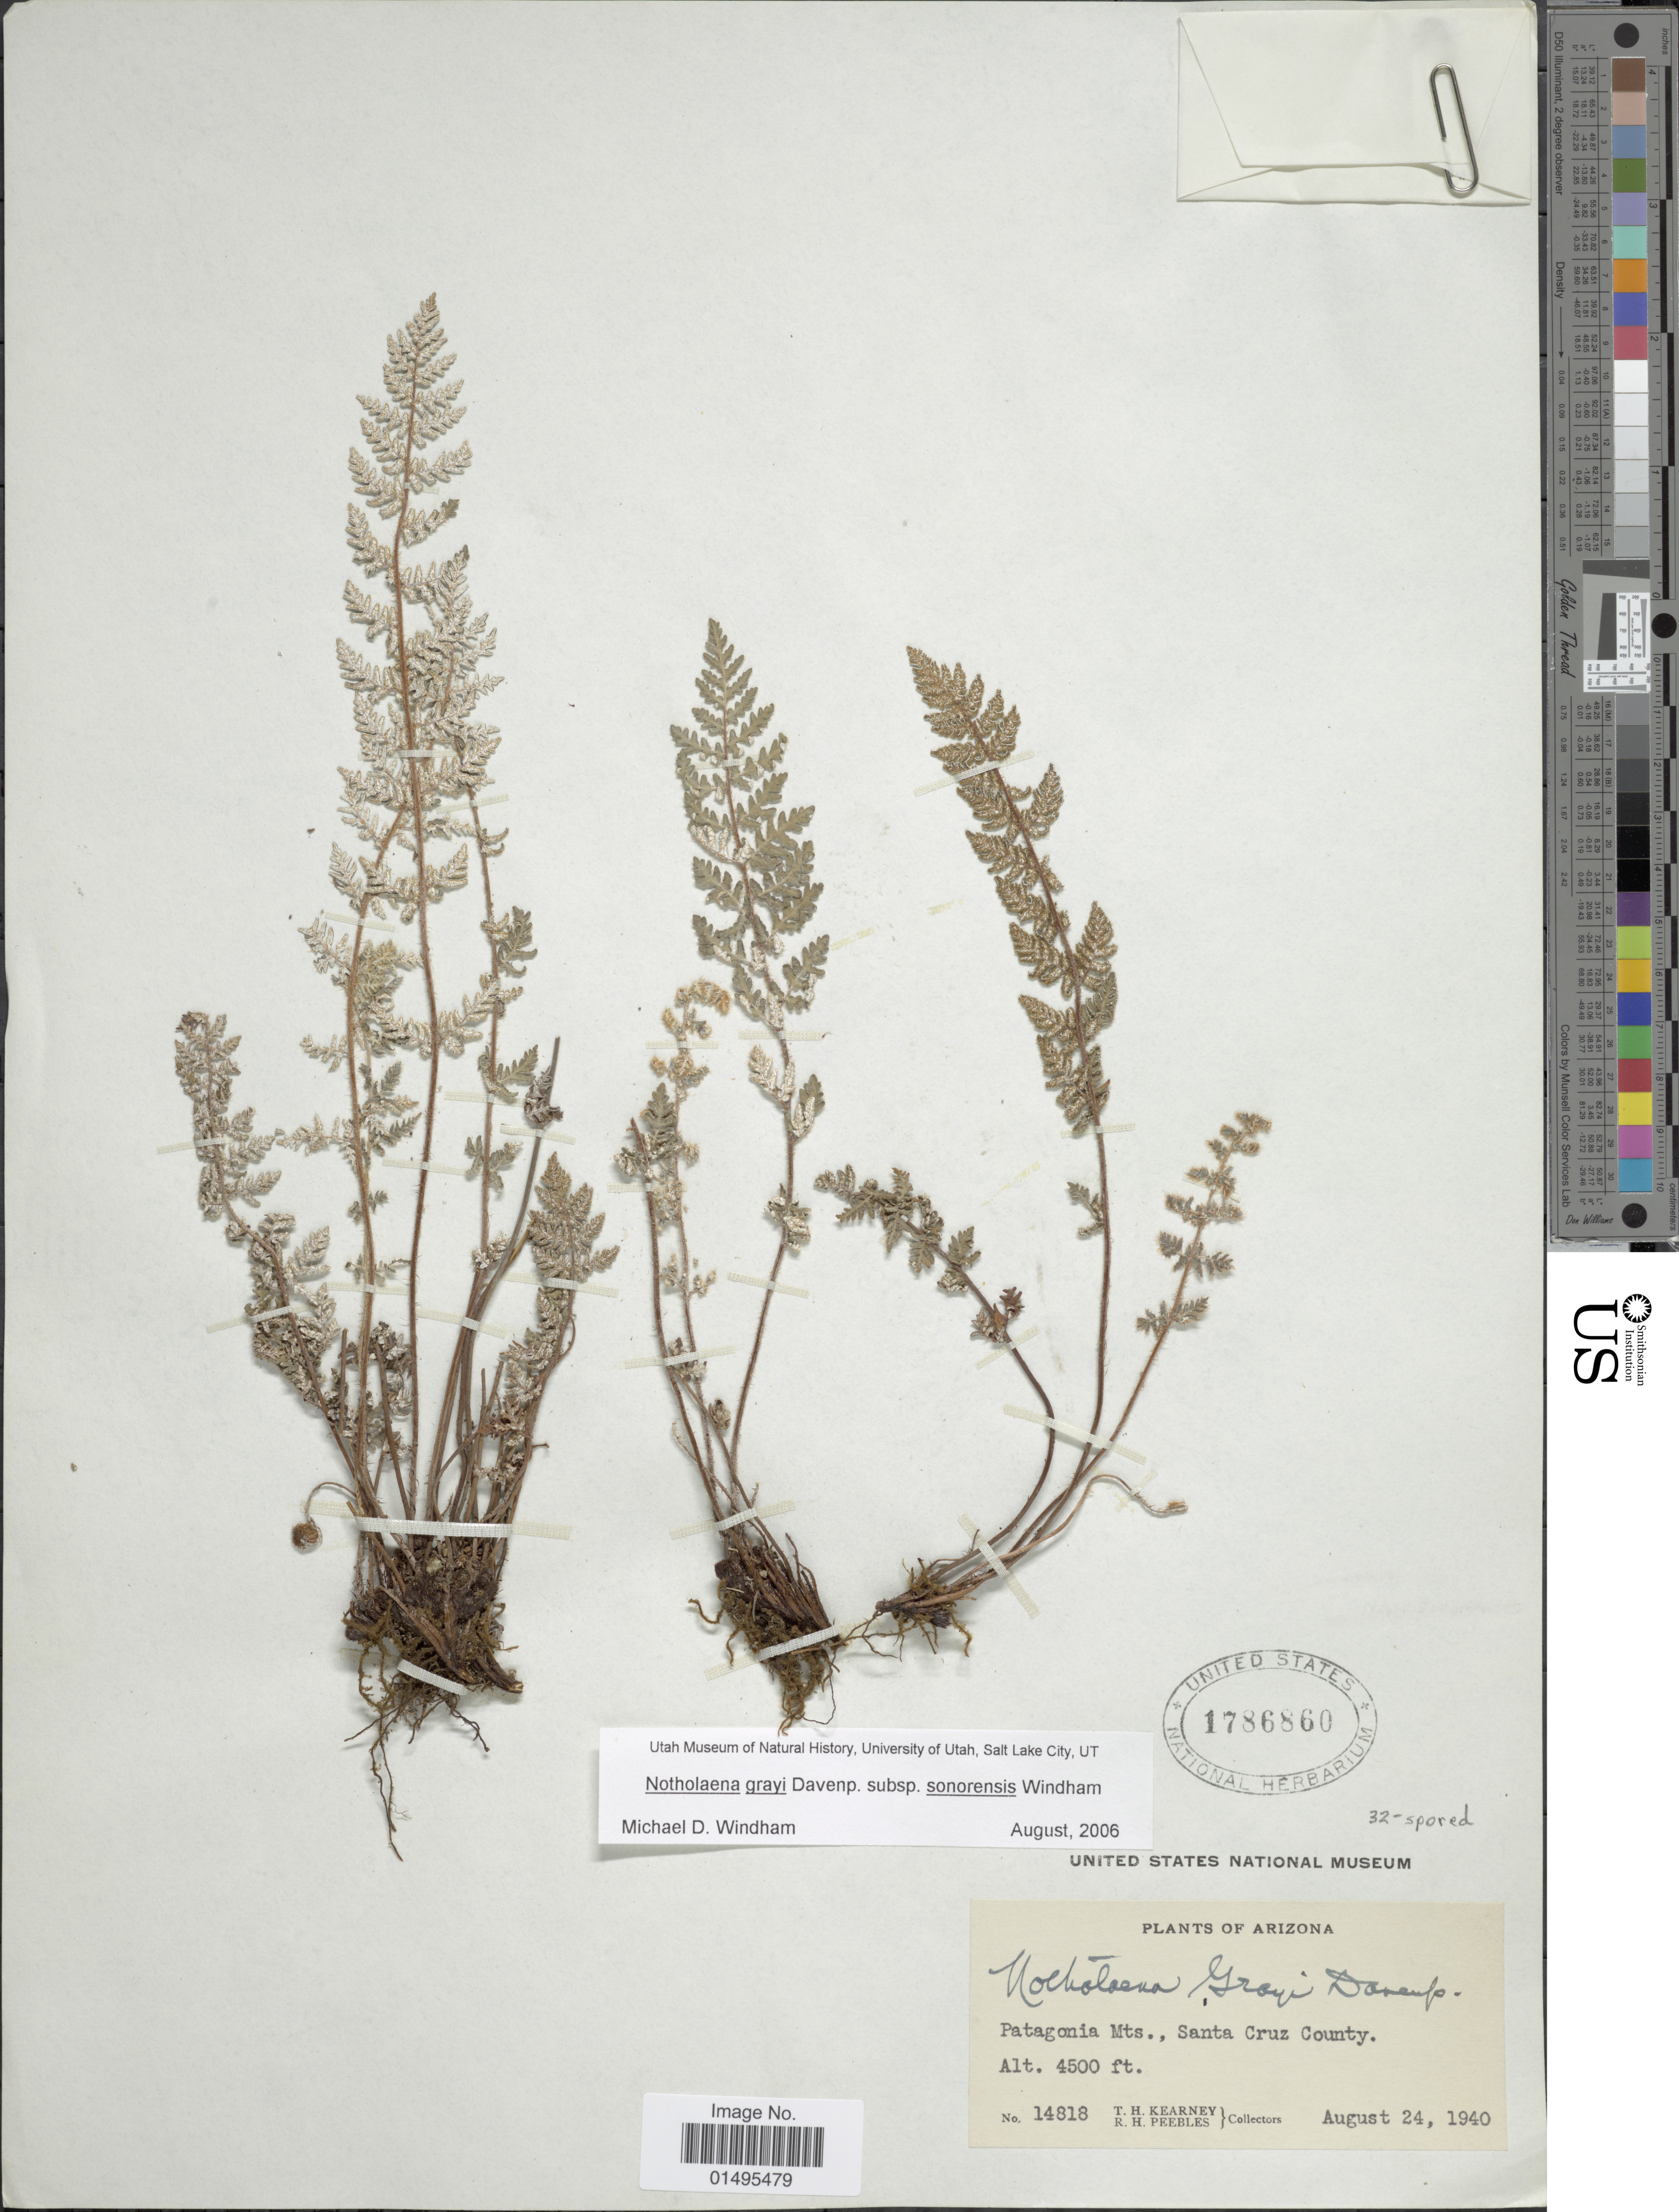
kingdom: Plantae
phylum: Tracheophyta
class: Polypodiopsida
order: Polypodiales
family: Pteridaceae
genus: Notholaena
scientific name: Notholaena grayi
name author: Davenp.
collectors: T. H. Kearney & R. H. Peebles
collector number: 14818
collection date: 1940-08-24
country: United States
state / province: Arizona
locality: Patagonia Mts., Santa Cruz county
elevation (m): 1372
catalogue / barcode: US 1786860